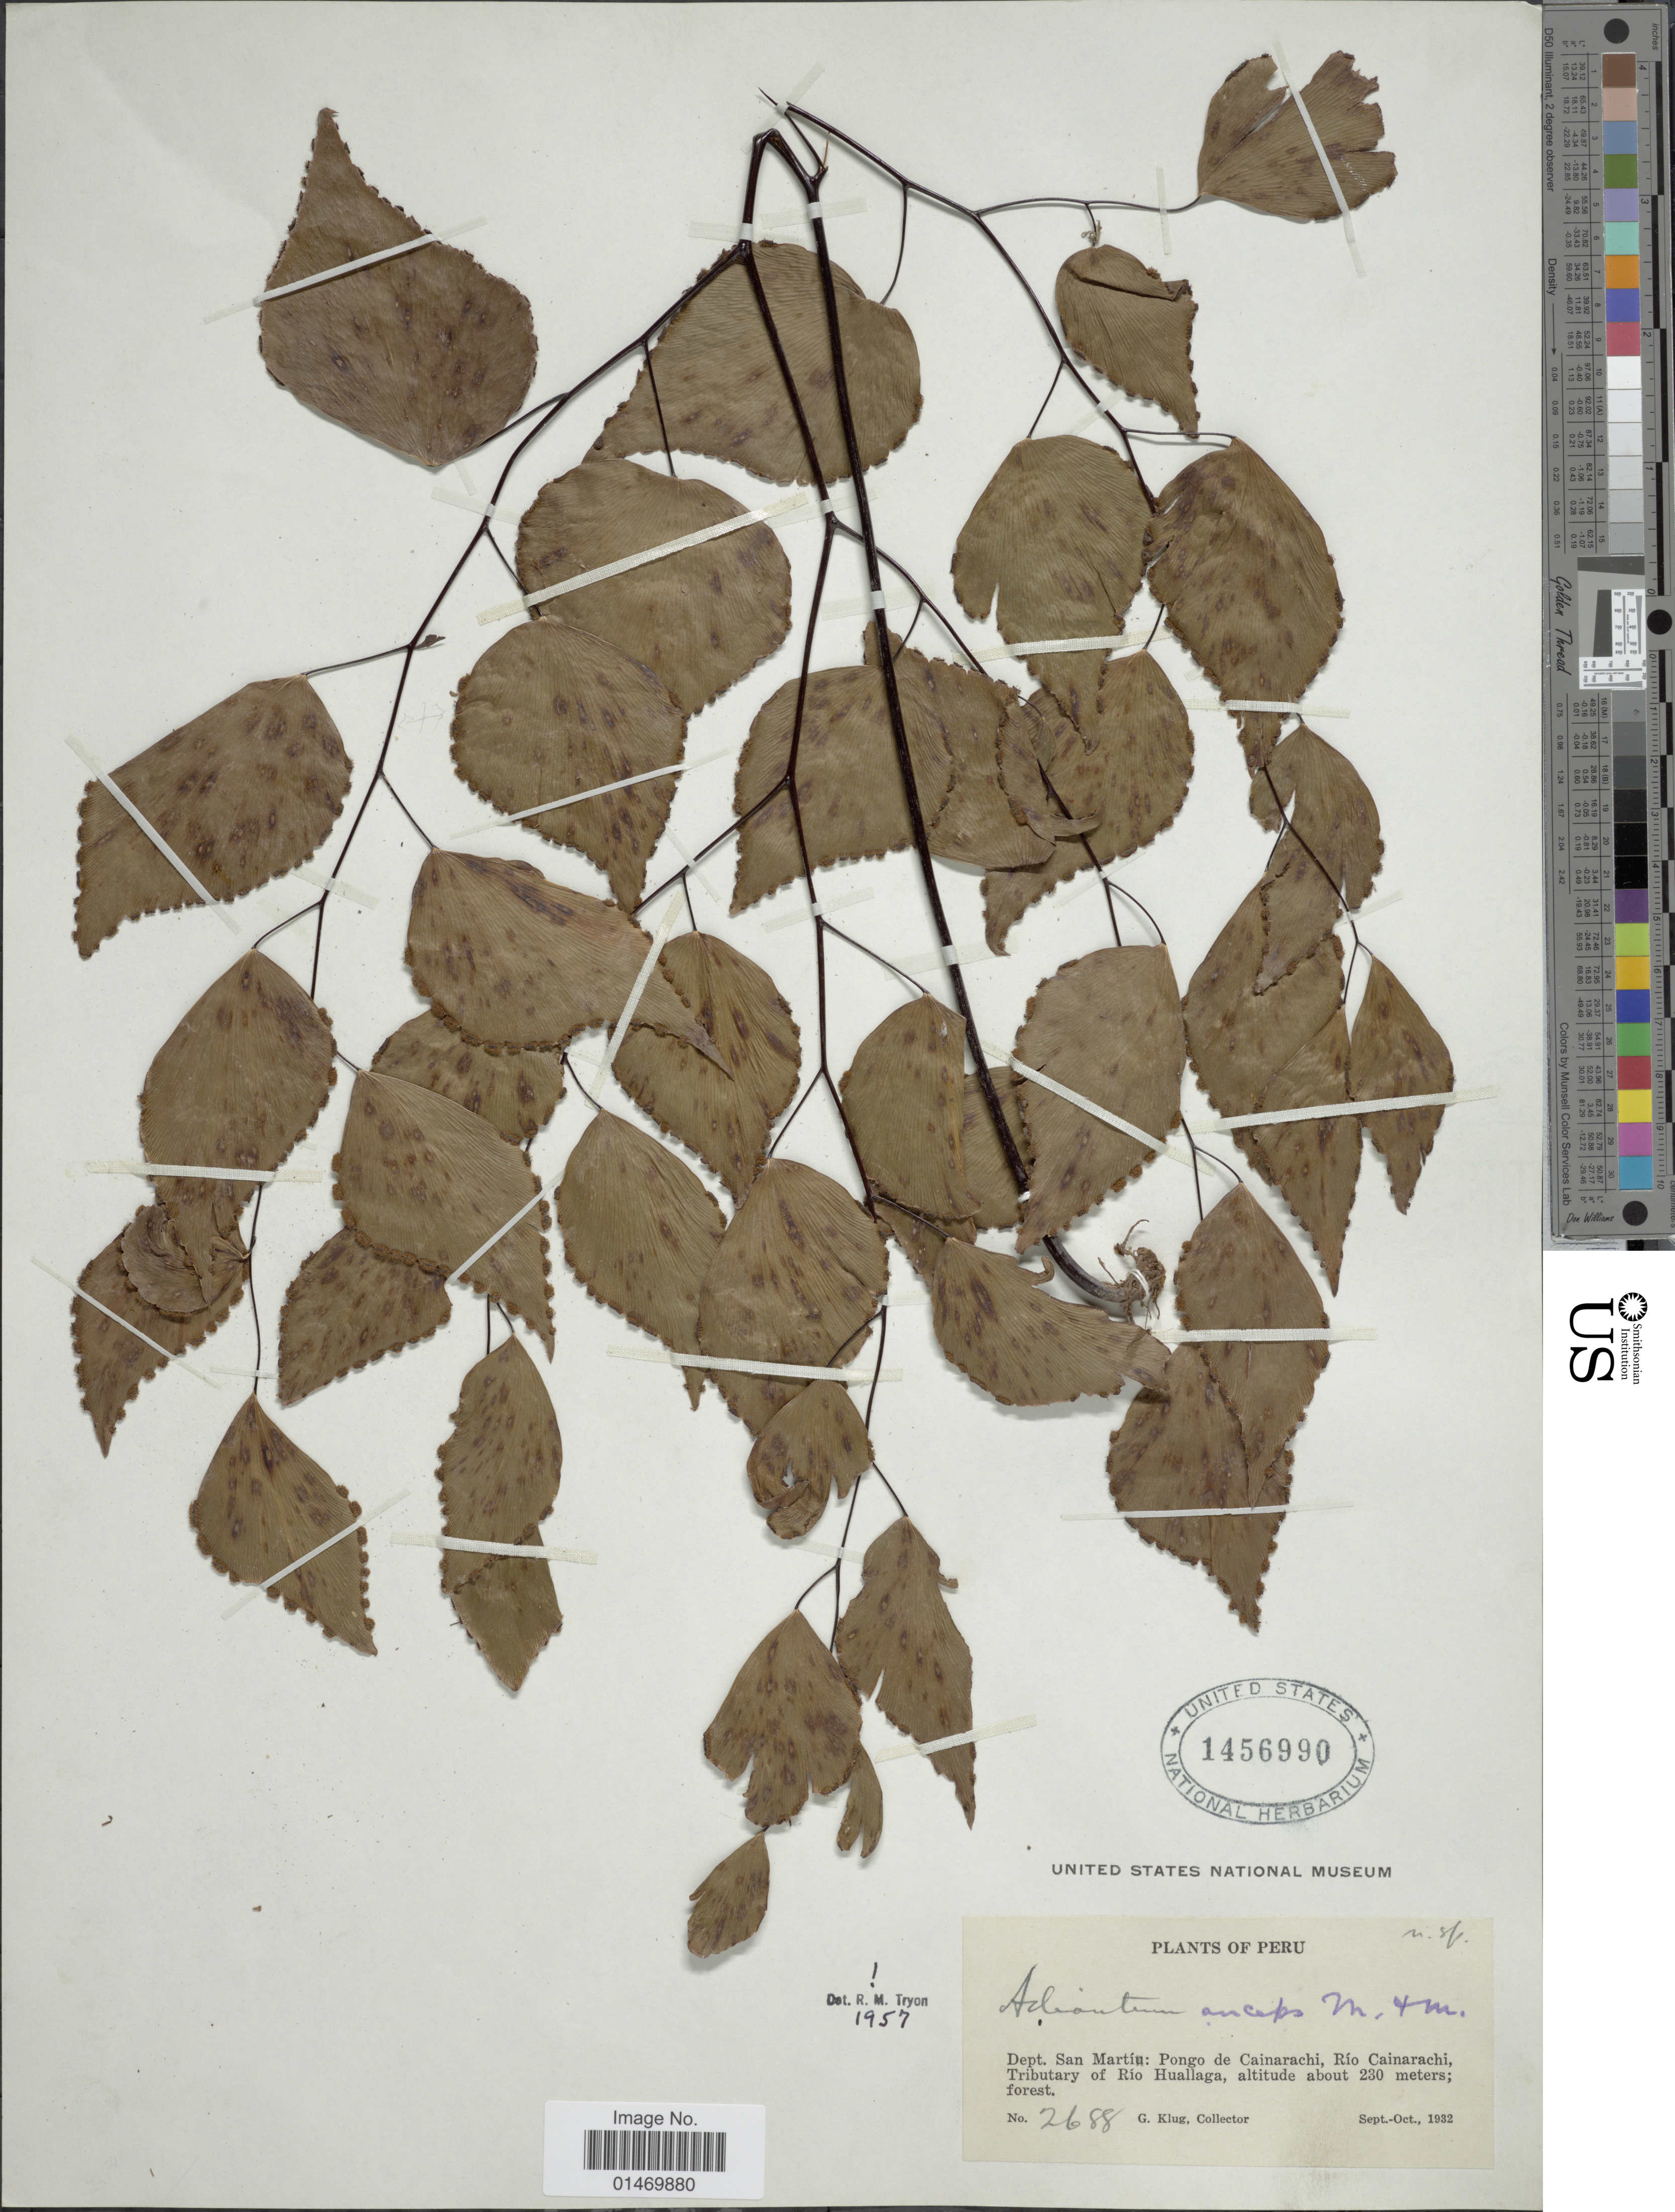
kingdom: Plantae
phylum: Tracheophyta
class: Polypodiopsida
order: Polypodiales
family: Pteridaceae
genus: Adiantum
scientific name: Adiantum anceps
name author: Maxon & C.V. Morton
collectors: G. Klug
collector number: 2688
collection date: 1932-09/1932-10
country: Peru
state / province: San Martín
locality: Peru, Pongo de Cainarachi, Rio Cainarachi, Tributary of Rio Huallaga.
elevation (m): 230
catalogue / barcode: US 1456990